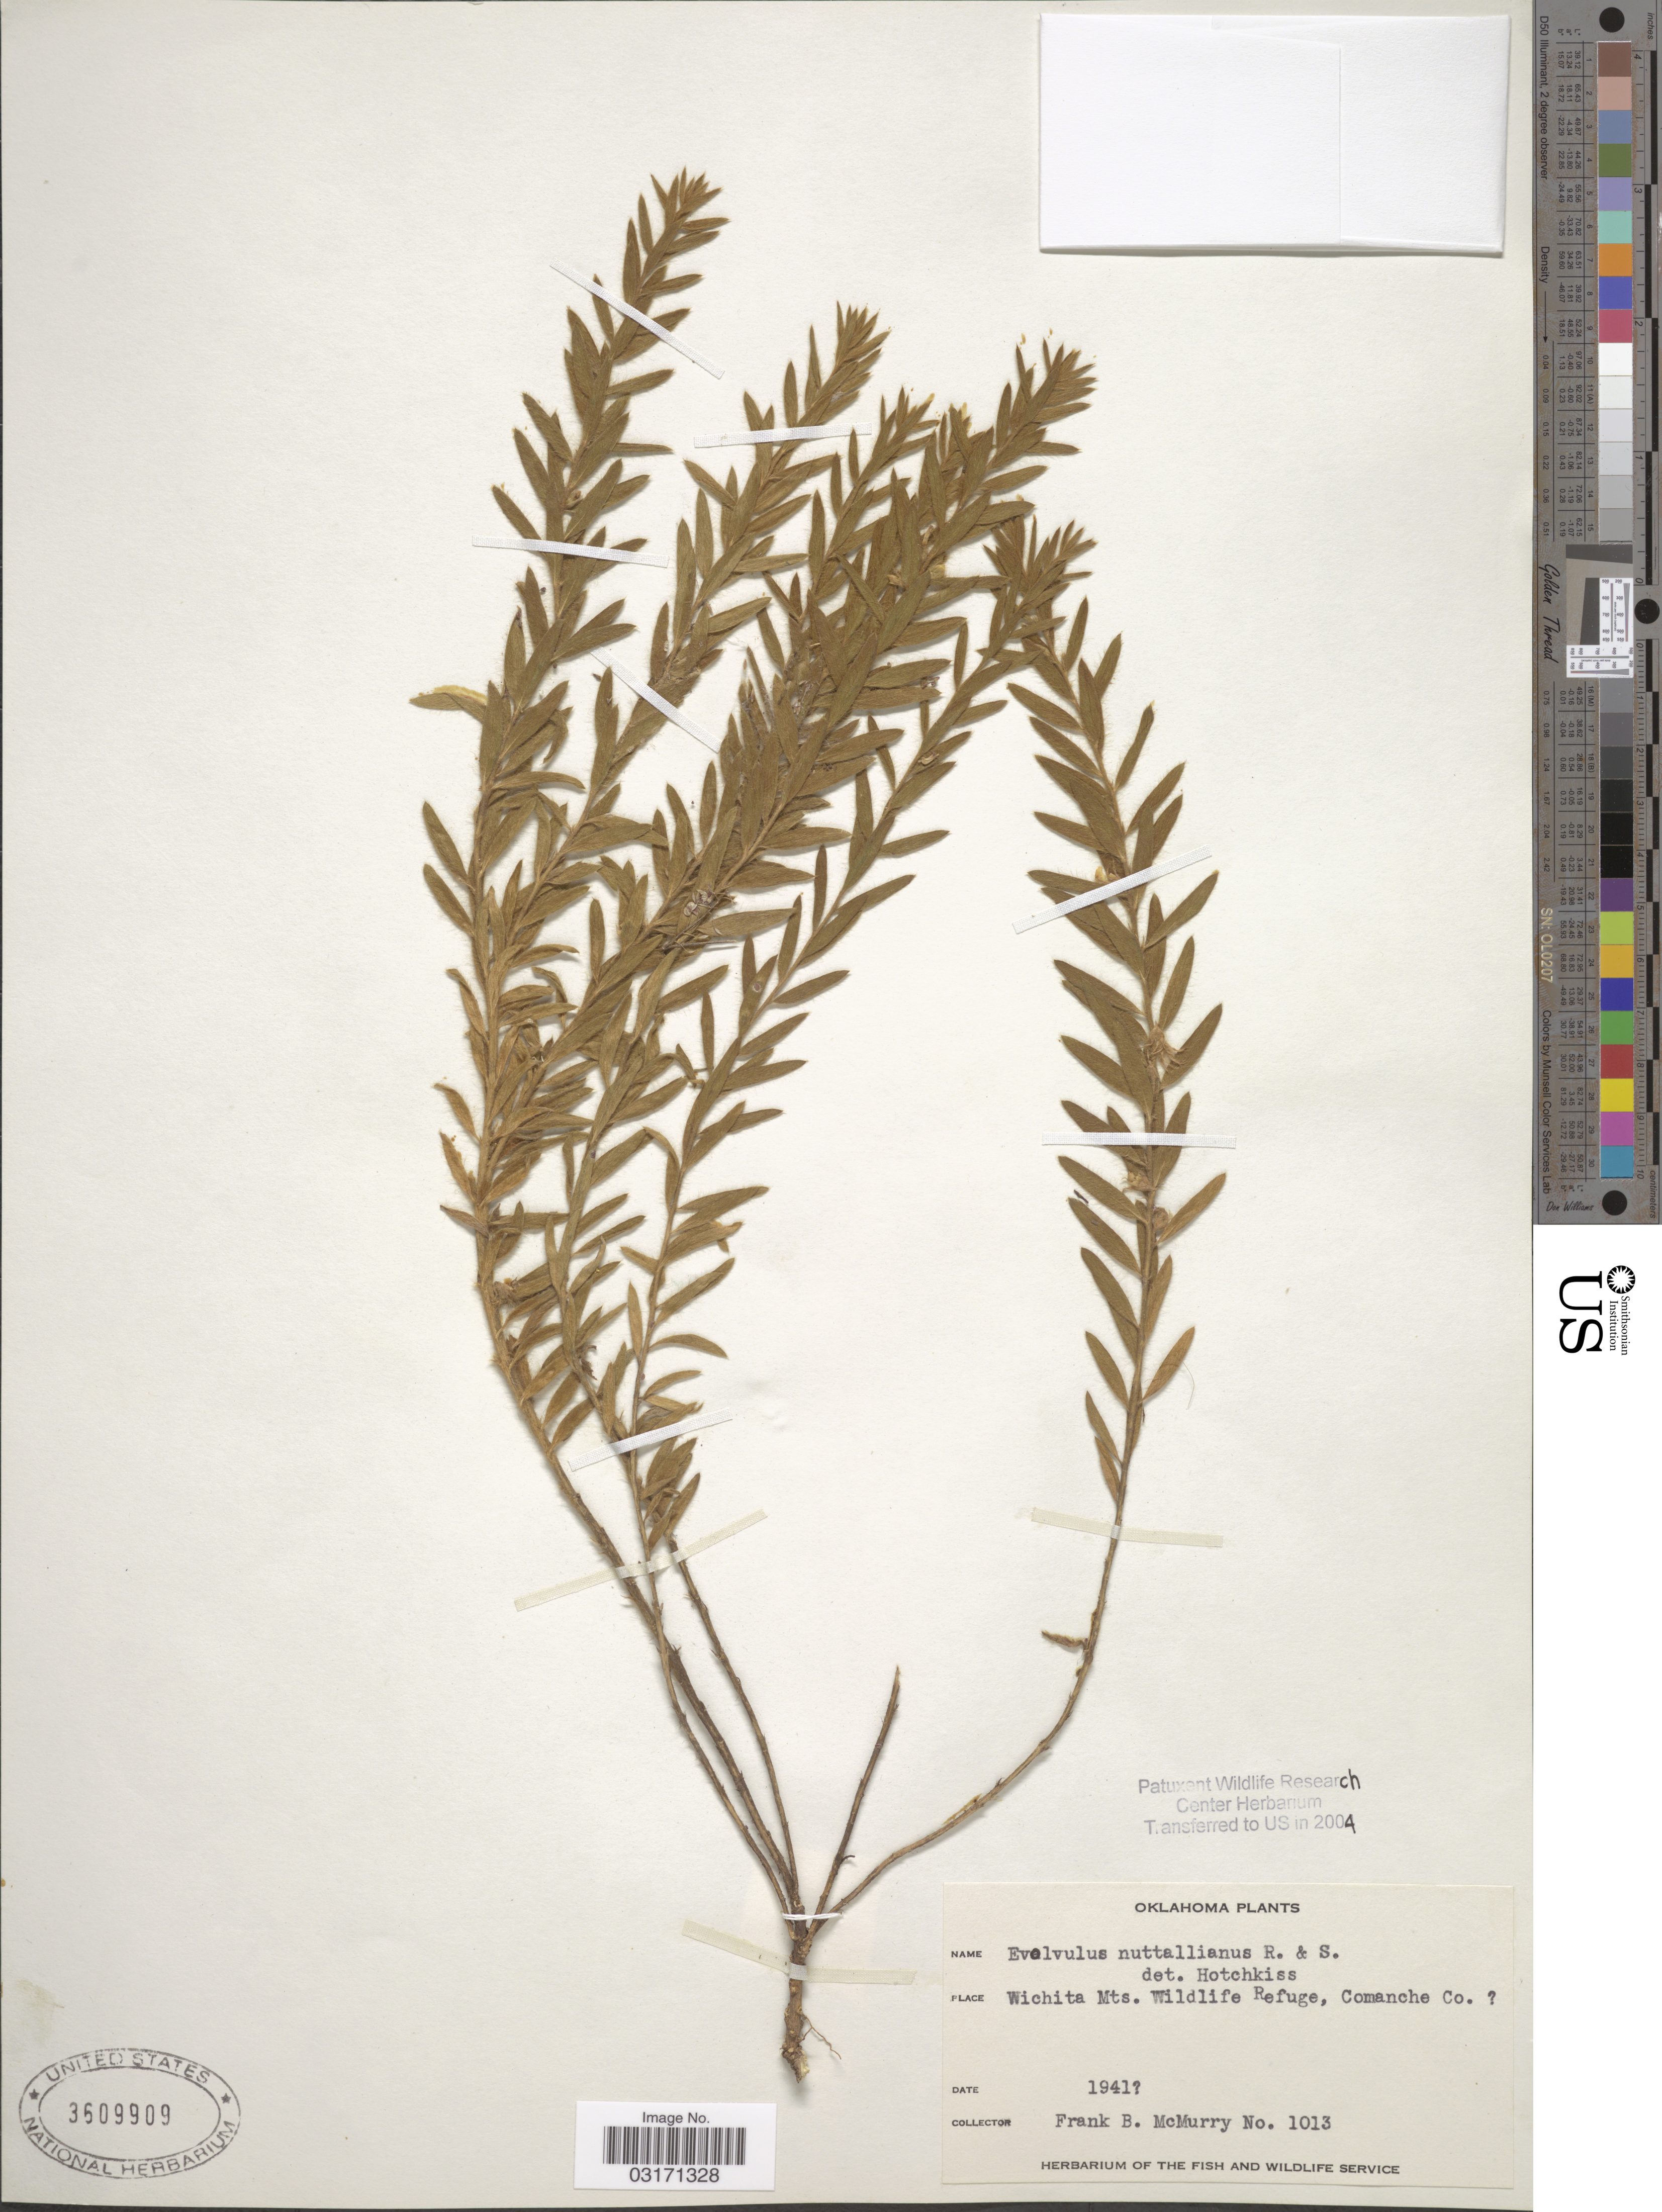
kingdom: Plantae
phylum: Tracheophyta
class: Magnoliopsida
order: Solanales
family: Convolvulaceae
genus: Evolvulus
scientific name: Evolvulus nuttallianus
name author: Roem. & Schult.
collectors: F. B. McMurry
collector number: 1013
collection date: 1941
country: United States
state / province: Oklahoma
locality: Wichita Mts. Wildlife Refuge, Comanche Co. [unsure placement]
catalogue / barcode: US 3609909